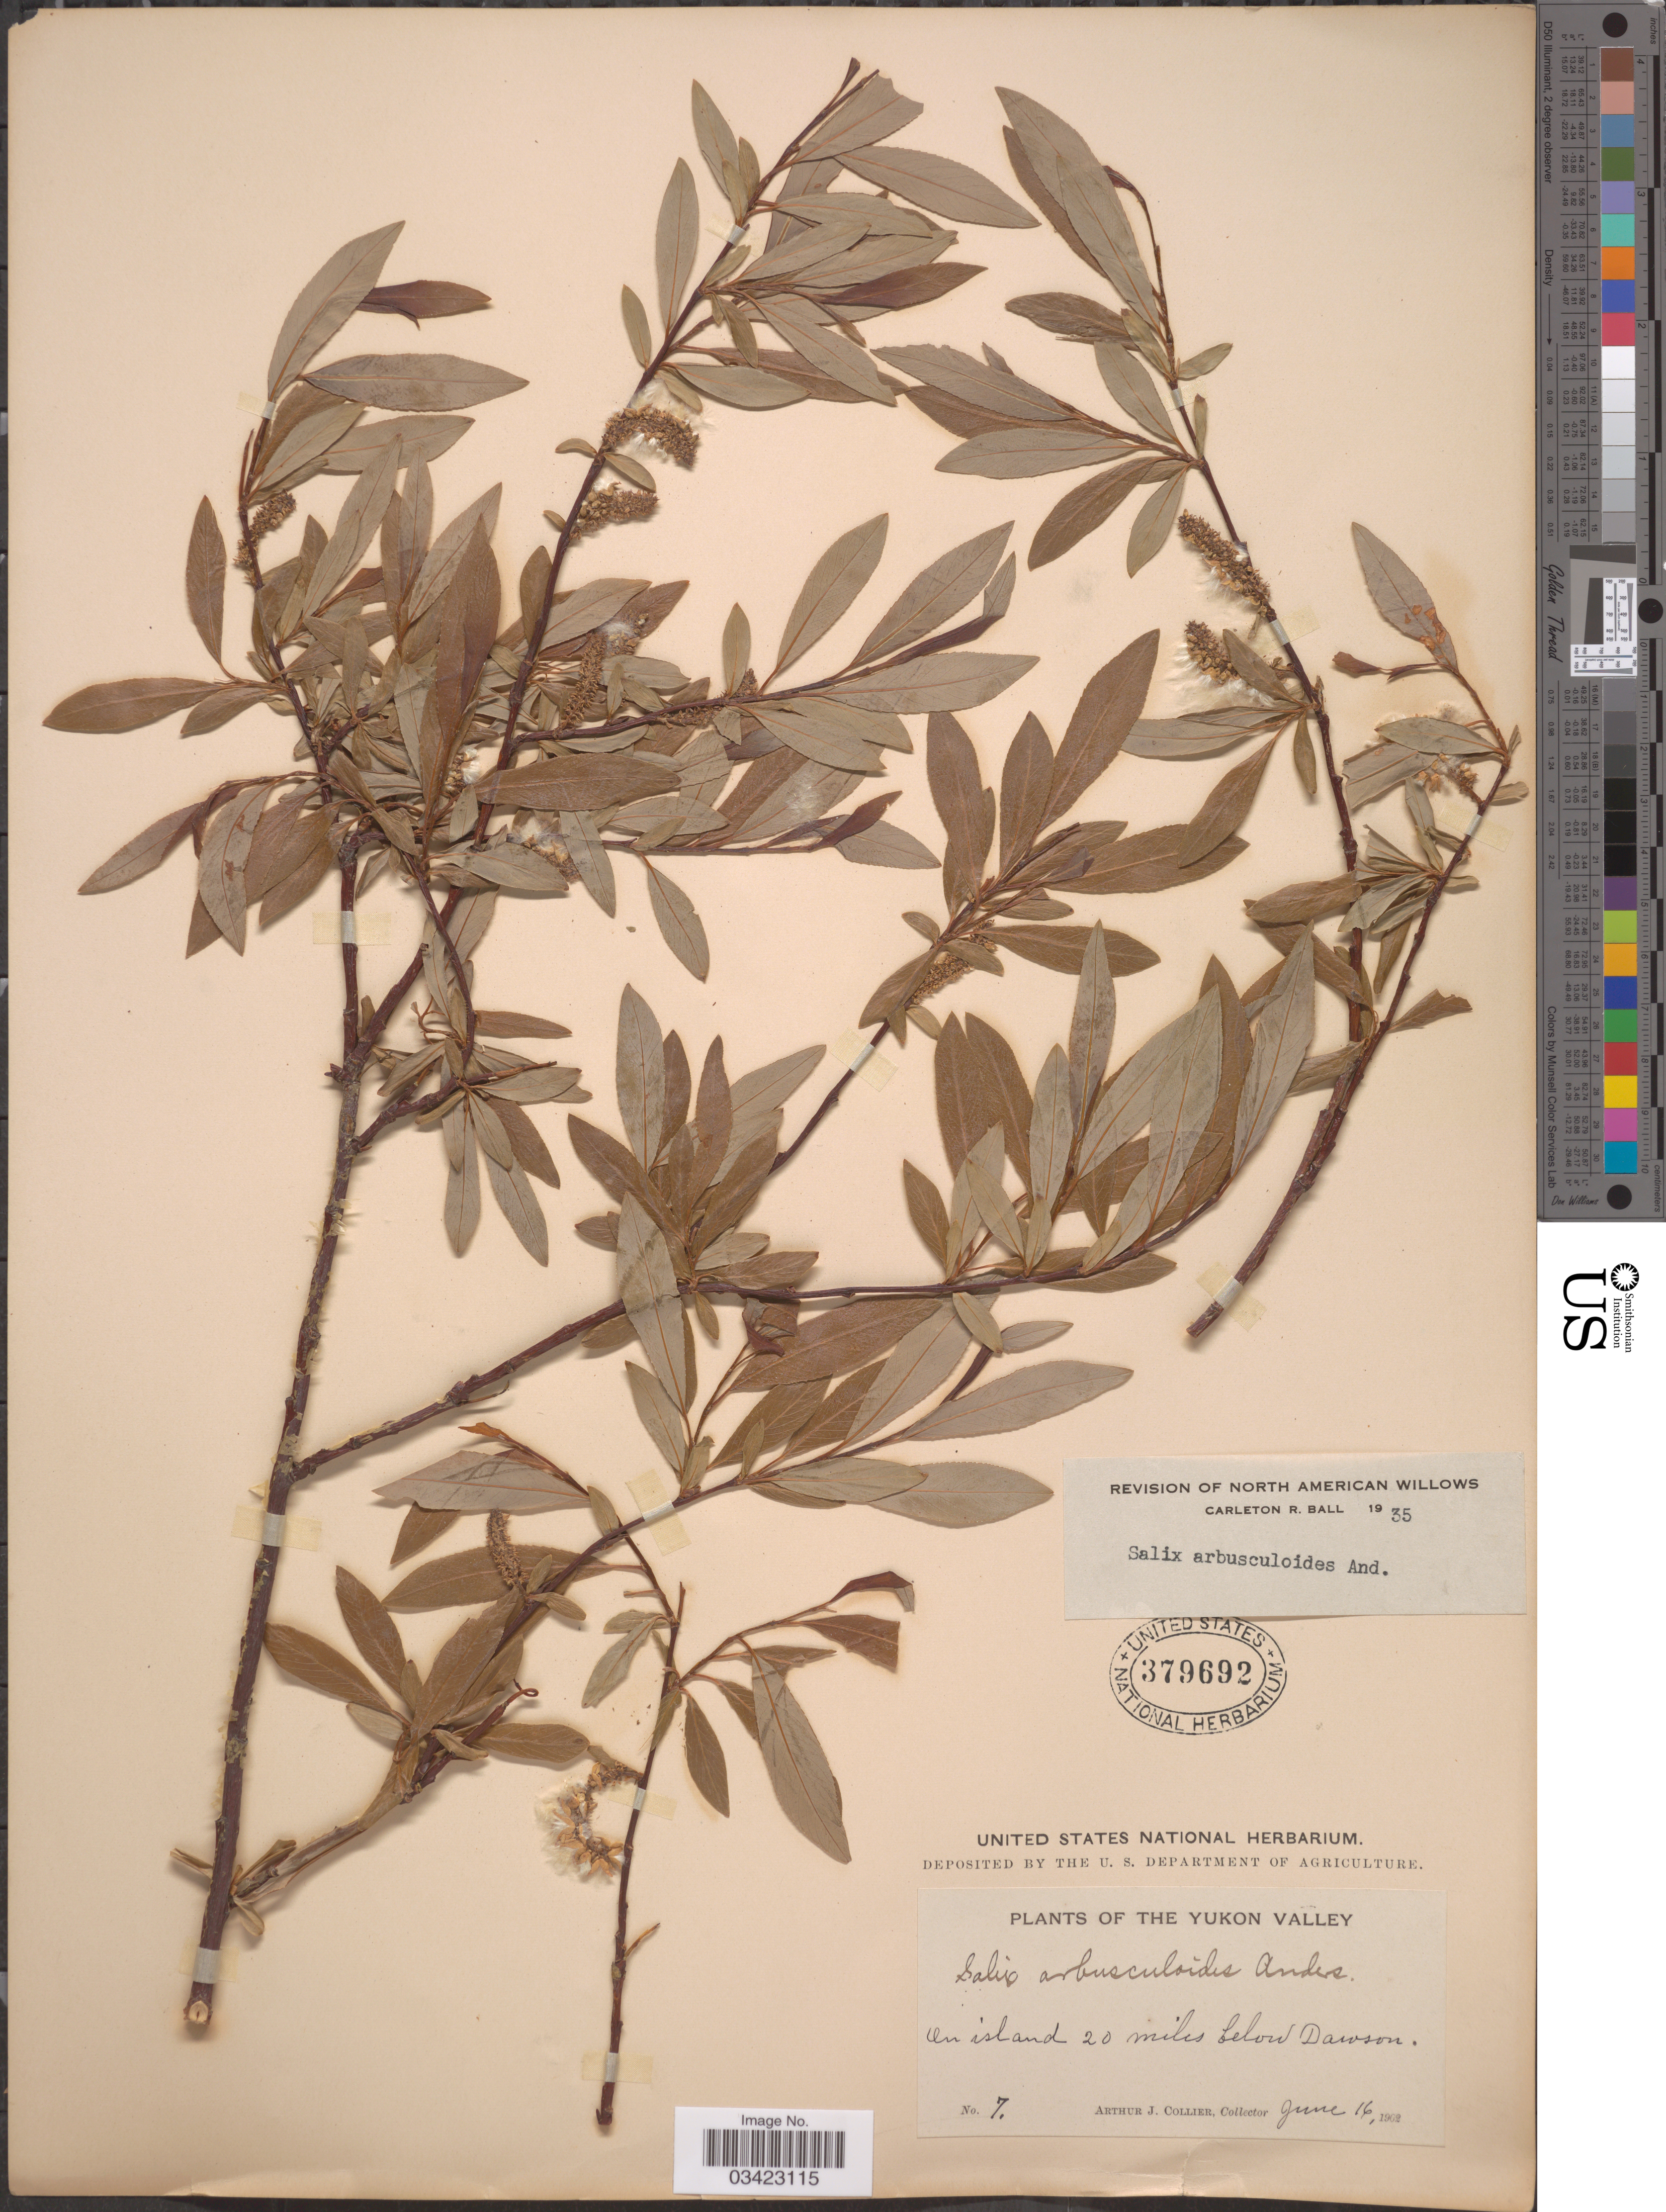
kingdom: Plantae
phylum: Tracheophyta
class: Magnoliopsida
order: Malpighiales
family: Salicaceae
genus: Salix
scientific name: Salix arbusculoides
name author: Andersson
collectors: A. Collier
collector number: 7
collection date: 1902-06-16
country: Canada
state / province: Yukon Territory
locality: The Yukon Valley. On island 20 miles below Dawson.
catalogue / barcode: US 379692